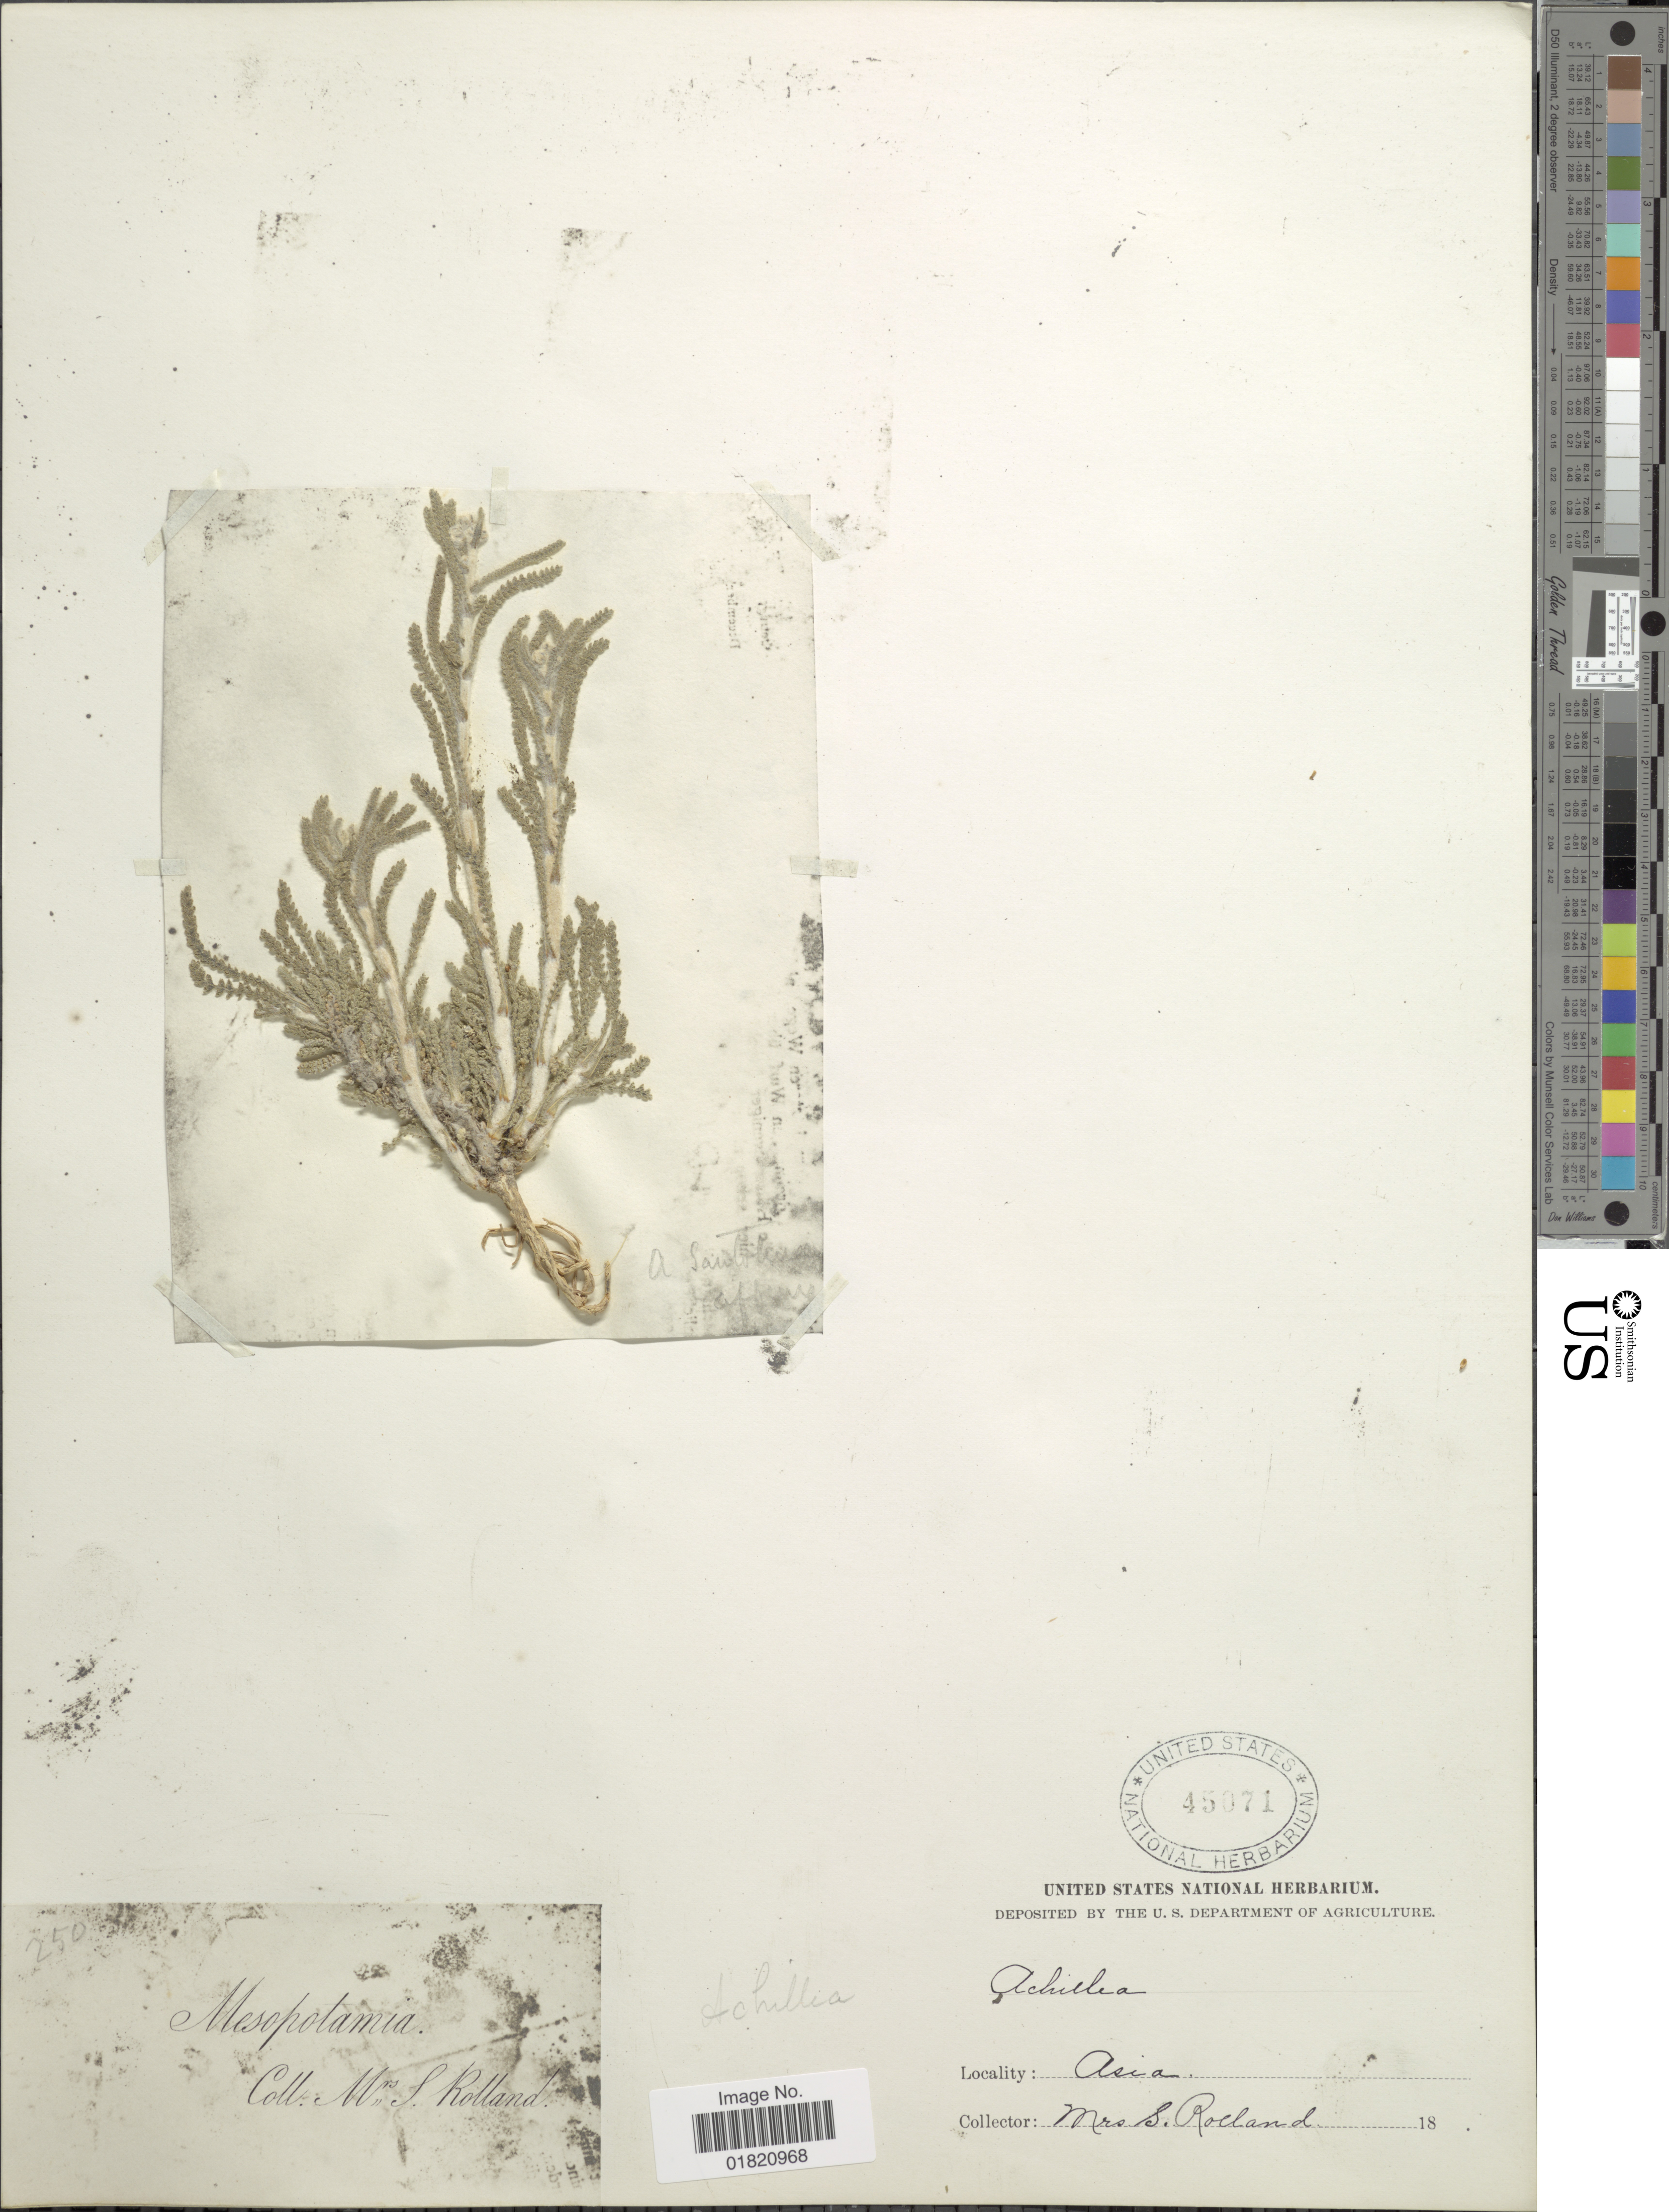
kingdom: Plantae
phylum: Tracheophyta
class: Magnoliopsida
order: Asterales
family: Asteraceae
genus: Achillea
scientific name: Achillea sp.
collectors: S. Rolland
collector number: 250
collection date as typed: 18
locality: Mesopotamia, Asia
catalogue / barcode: US 45071